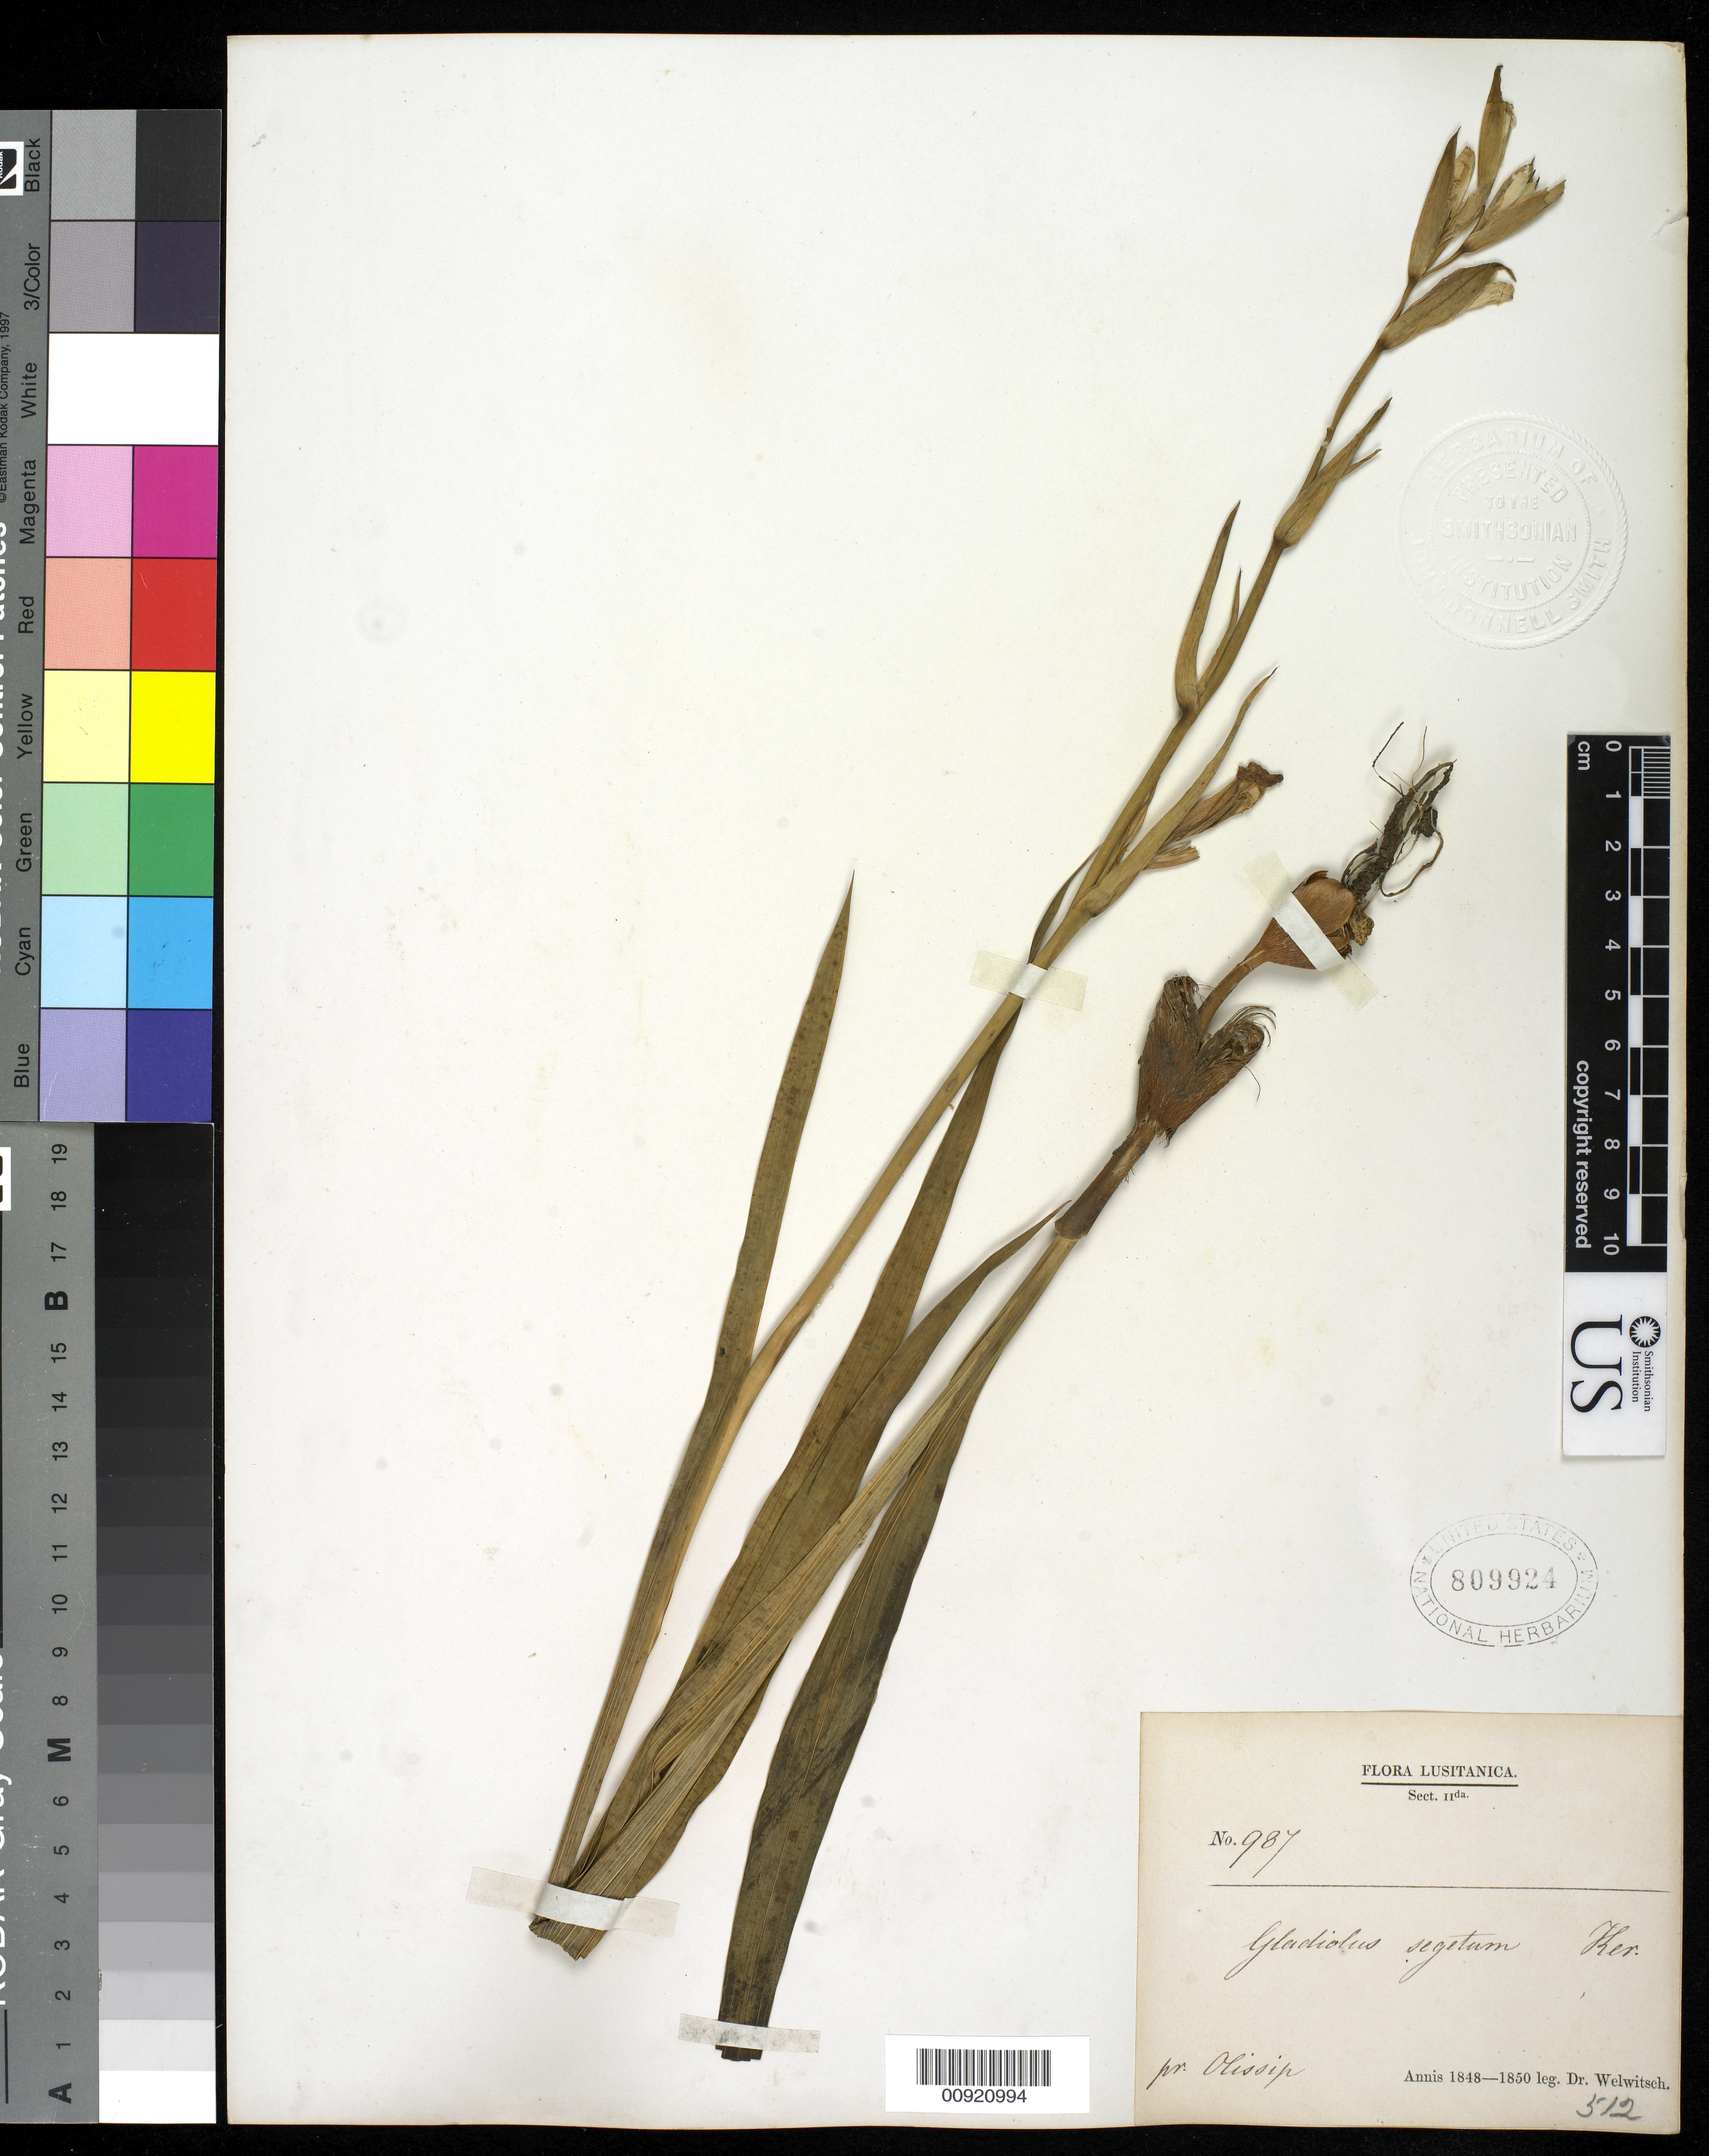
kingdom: Plantae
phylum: Tracheophyta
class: Liliopsida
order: Asparagales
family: Iridaceae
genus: Gladiolus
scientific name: Gladiolus segetum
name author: Ker Gawl.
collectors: F. M. Welwitsch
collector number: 987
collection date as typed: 1848 to -- -- 1850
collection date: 1848/1850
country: Portugal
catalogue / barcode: US 809924